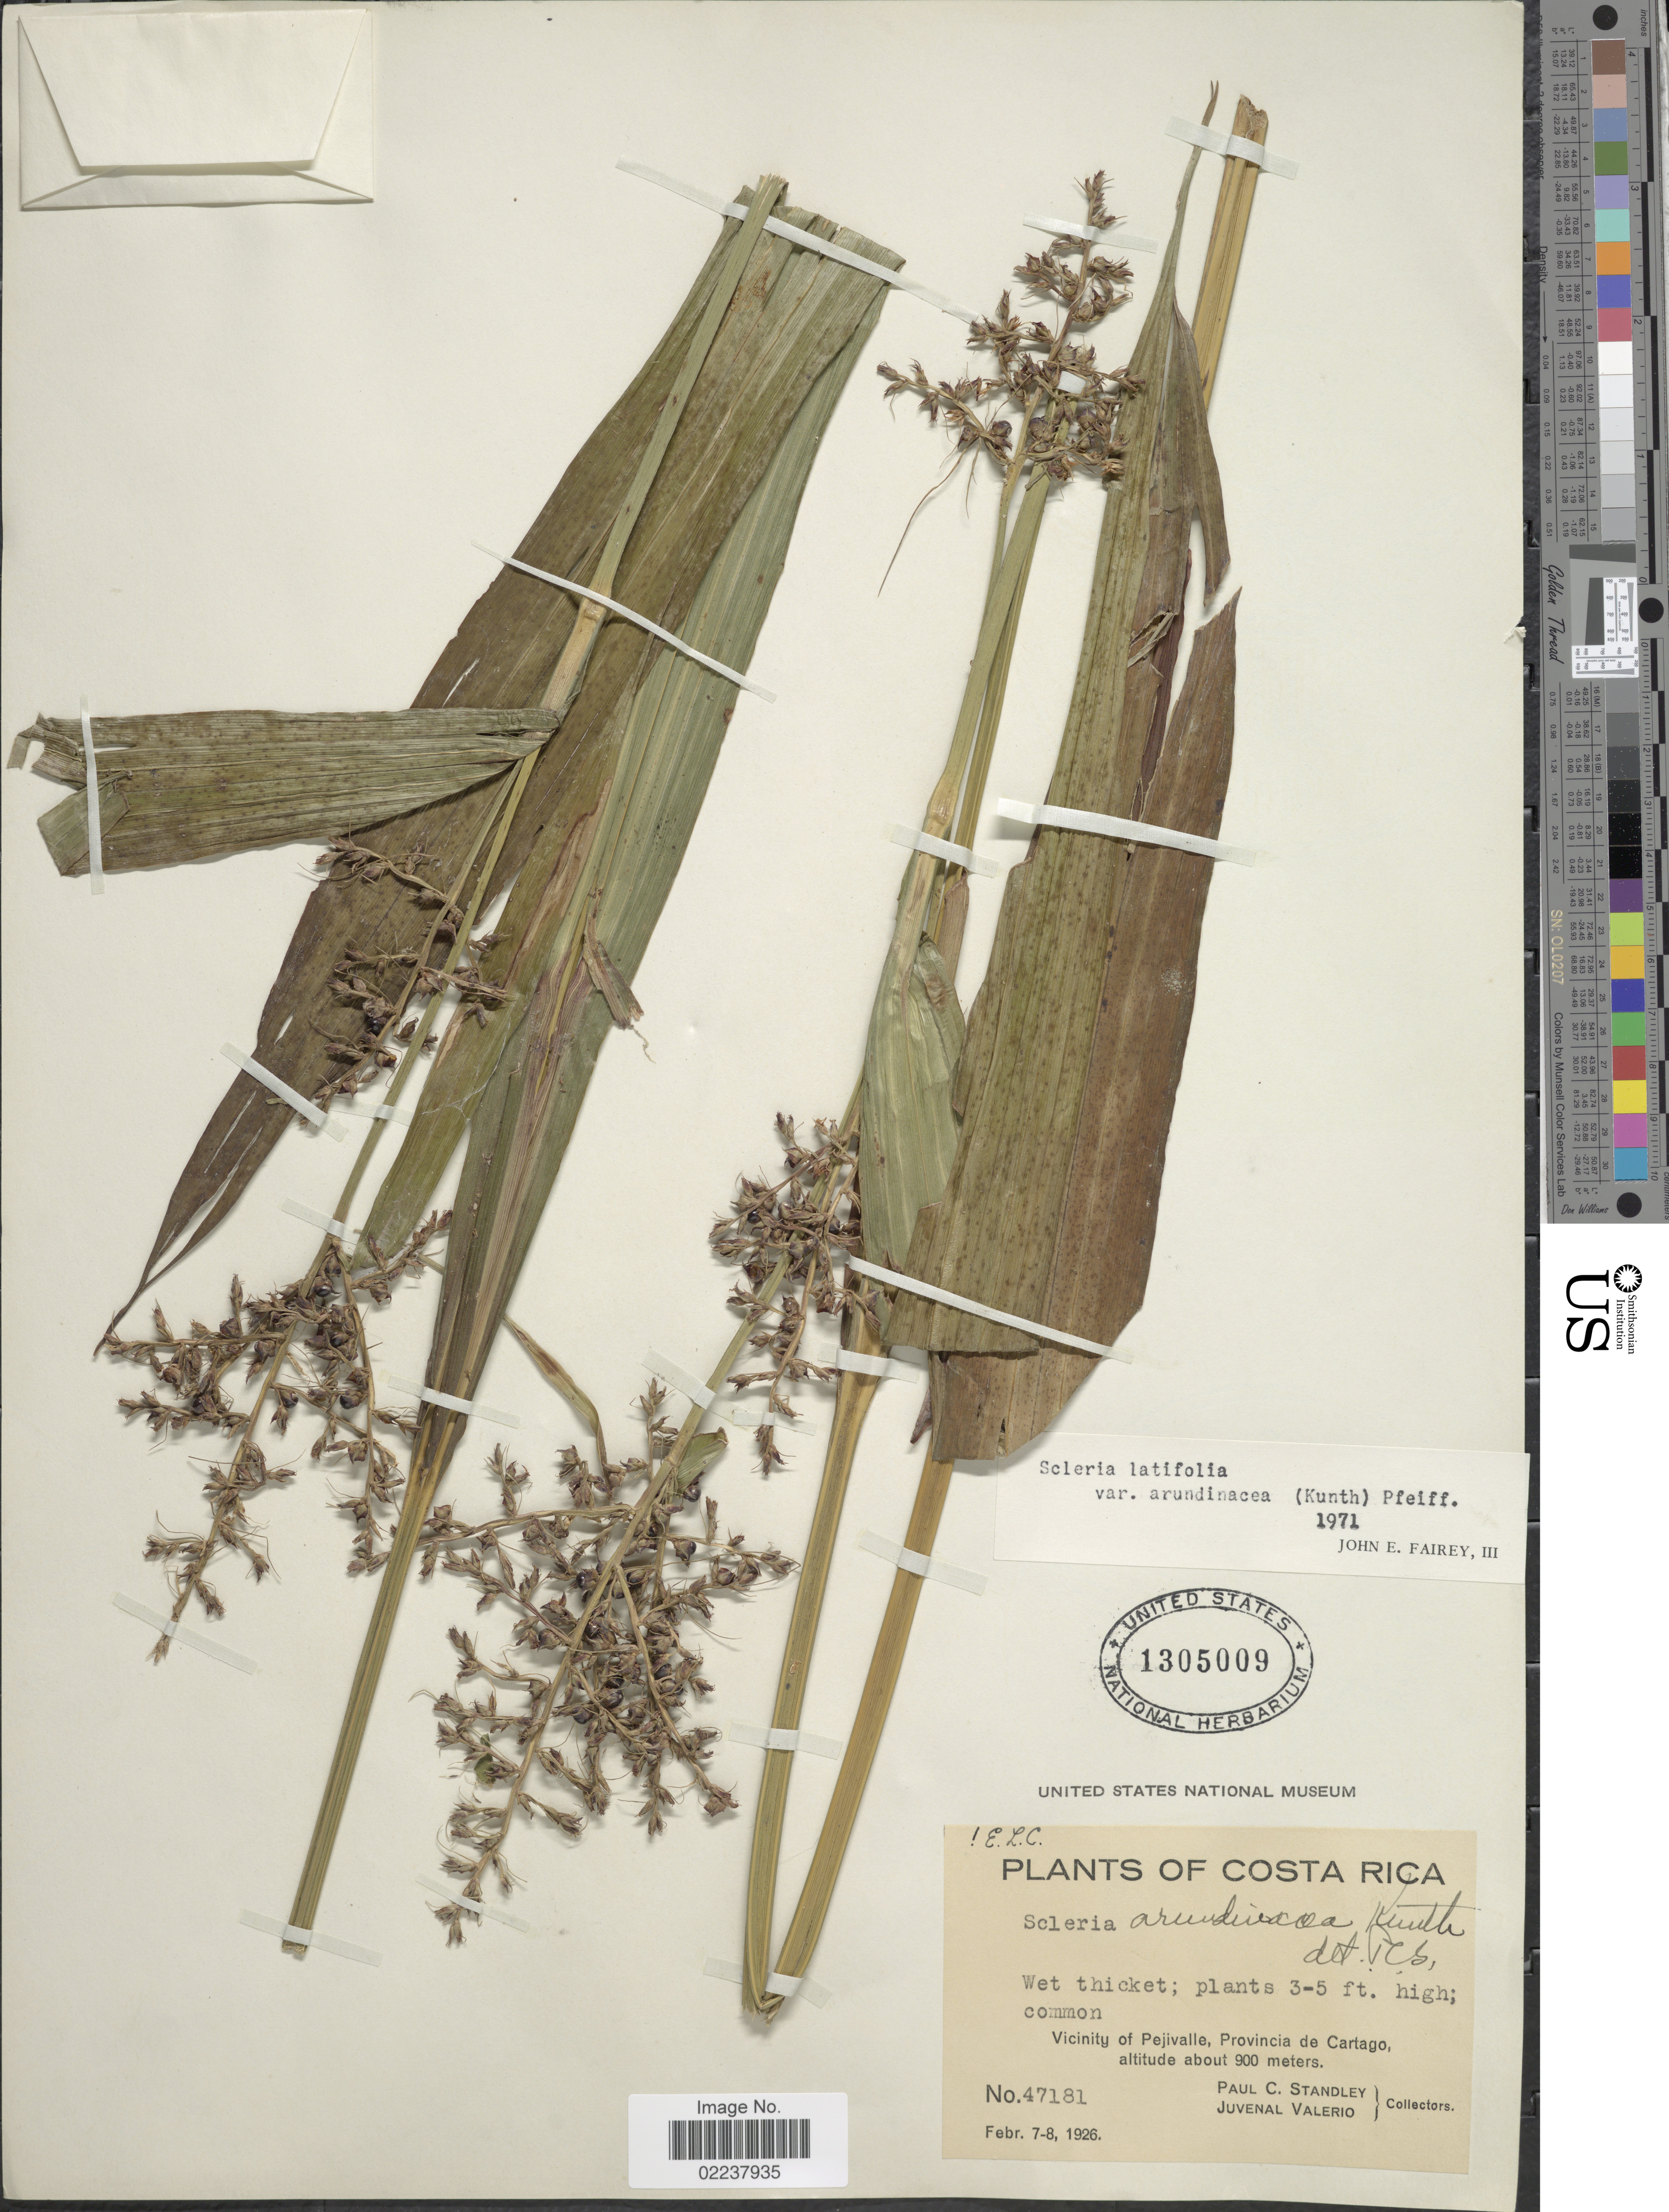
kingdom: Plantae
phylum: Tracheophyta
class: Liliopsida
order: Poales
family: Cyperaceae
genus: Scleria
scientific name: Scleria latifolia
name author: Sw.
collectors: P. C. Standley & J. Valerio R.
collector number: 47181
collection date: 1926-02-07/1926-02-08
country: Costa Rica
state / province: Cartago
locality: Vicinity of Pejivalle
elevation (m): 900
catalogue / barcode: US 1305009